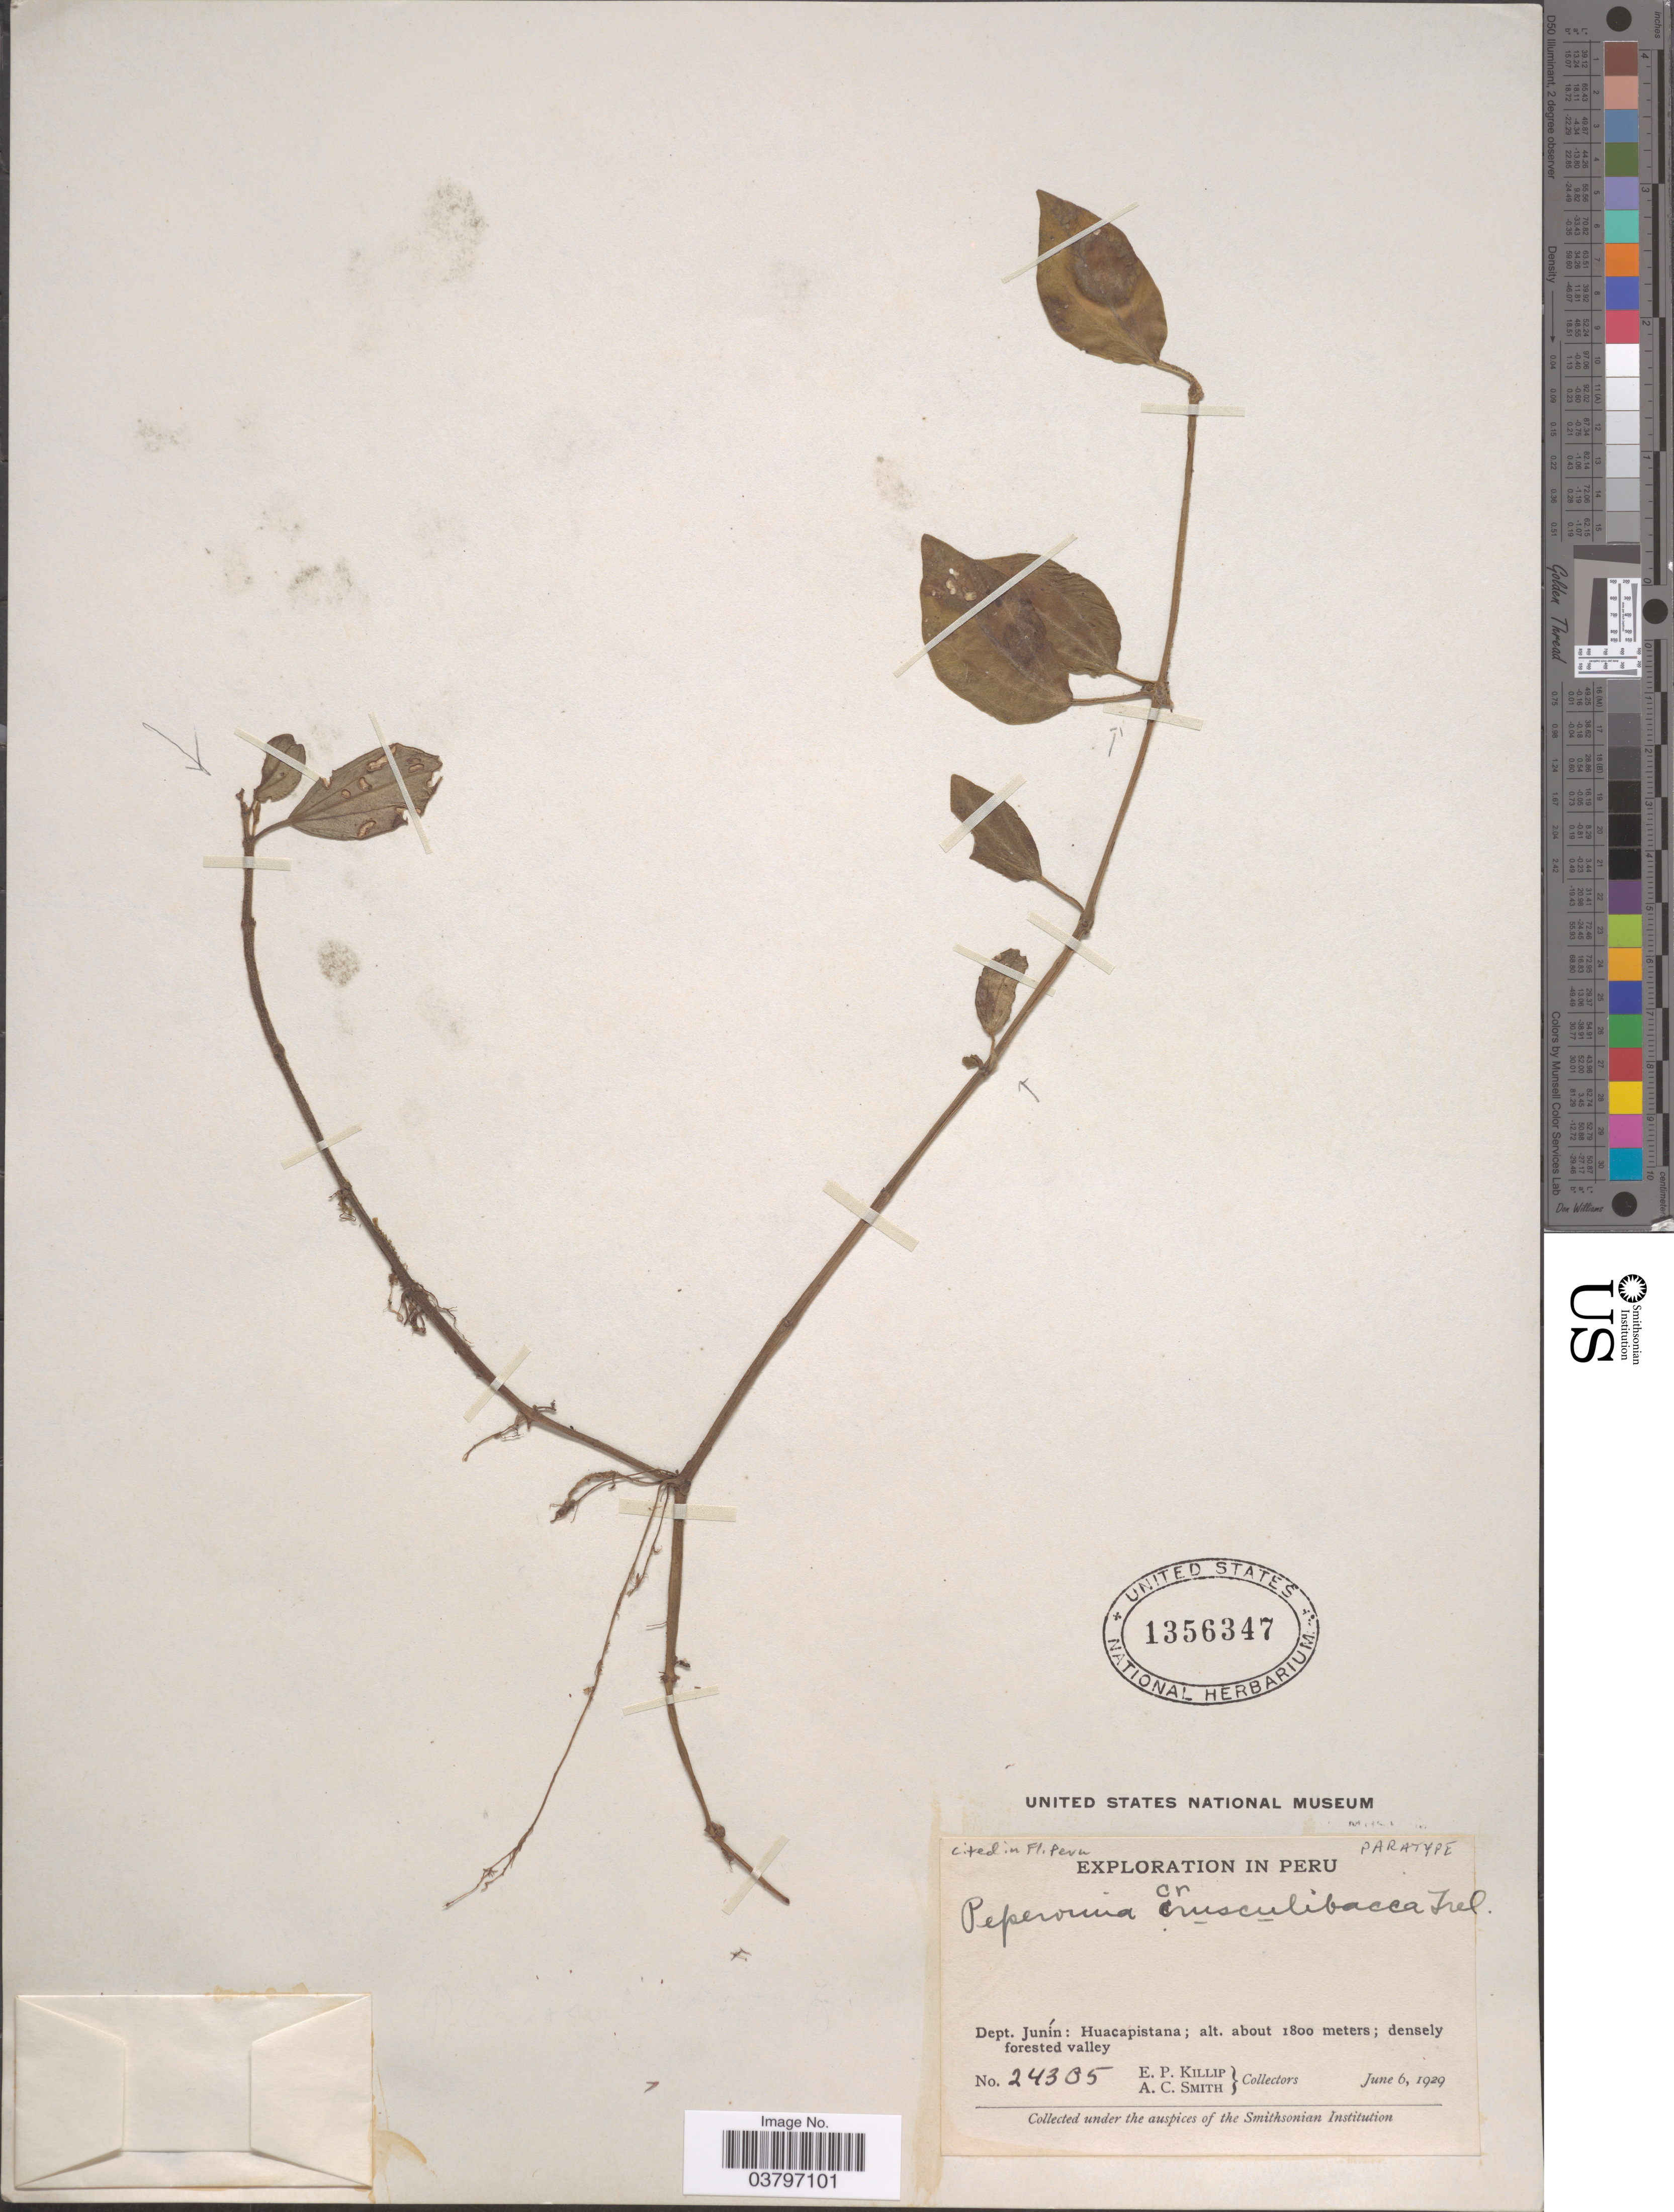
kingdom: Plantae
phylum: Tracheophyta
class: Magnoliopsida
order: Piperales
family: Piperaceae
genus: Peperomia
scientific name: Peperomia crusculibacca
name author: Trel.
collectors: E. P. Killip & A. C. Smith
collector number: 24305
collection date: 1929-06-06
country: Peru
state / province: Junín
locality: Dept. Junín: Huacapistana.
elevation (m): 1800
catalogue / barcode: US 1356347